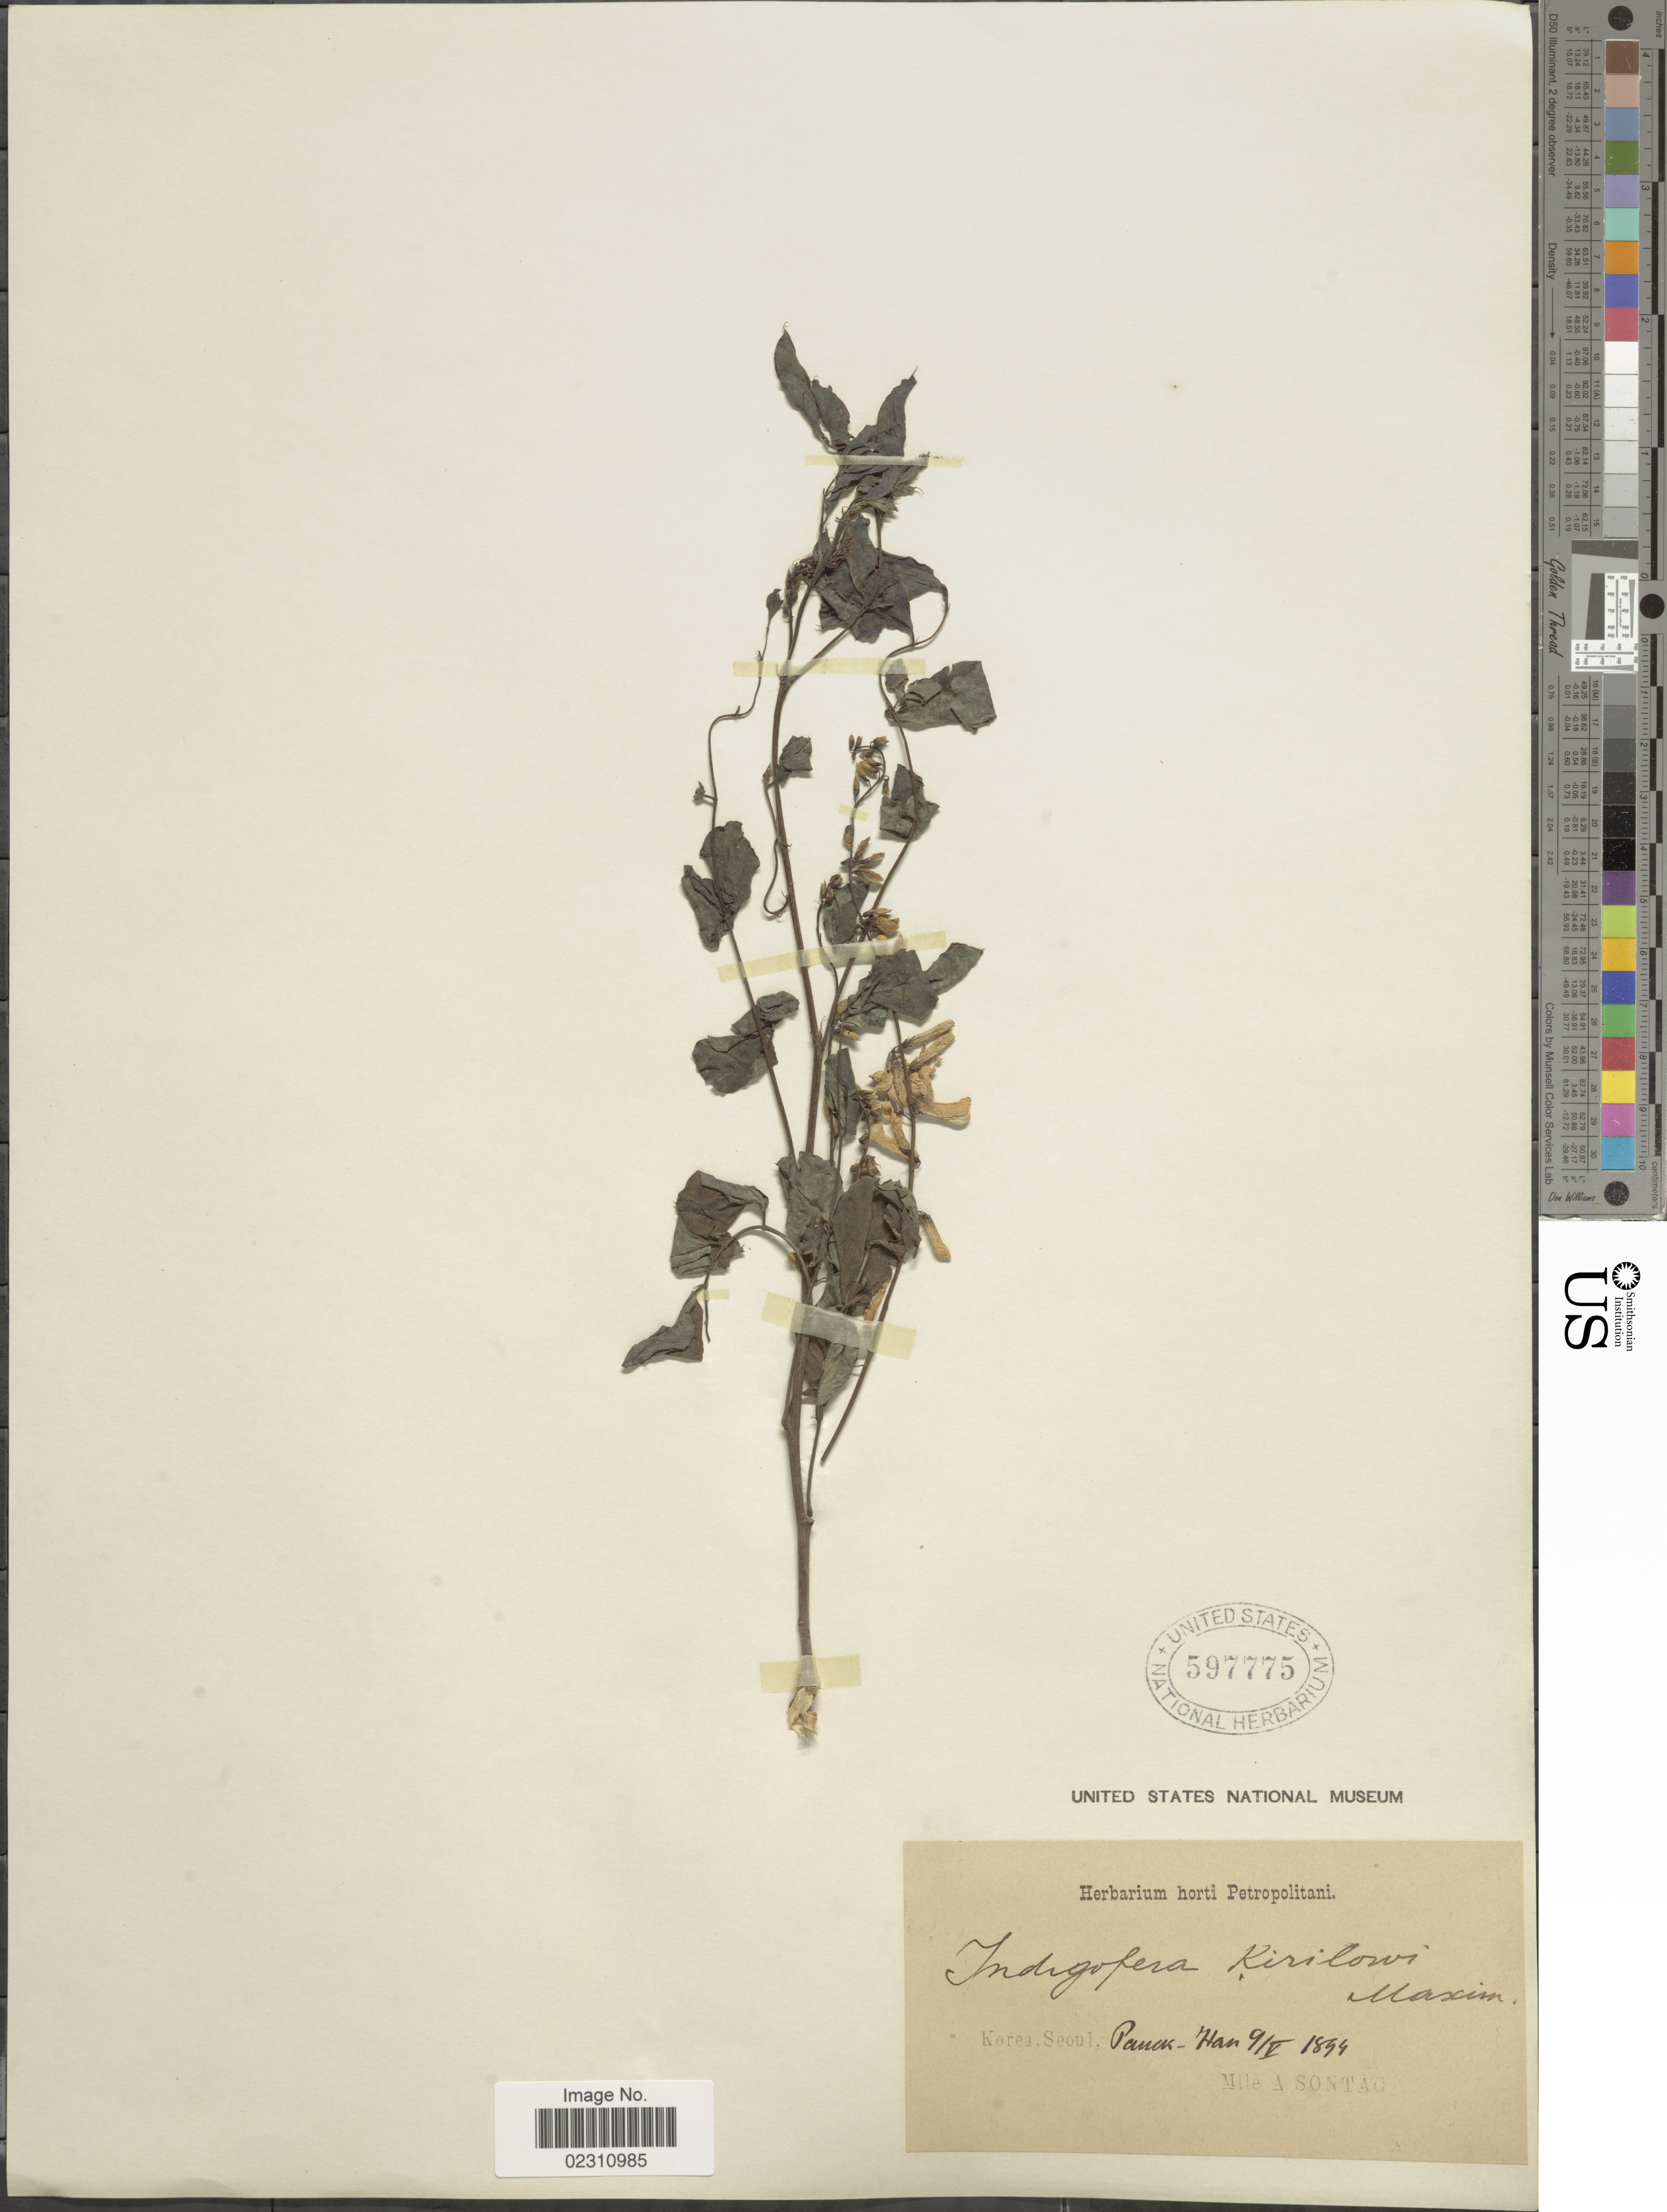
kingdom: Plantae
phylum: Tracheophyta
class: Magnoliopsida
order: Fabales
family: Fabaceae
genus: Indigofera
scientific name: Indigofera kirilowii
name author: Palib.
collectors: A. Sontag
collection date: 1894-05-09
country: South Korea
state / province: Seoul Special City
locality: Korea, Seoul, Panck-Han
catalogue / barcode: US 597775